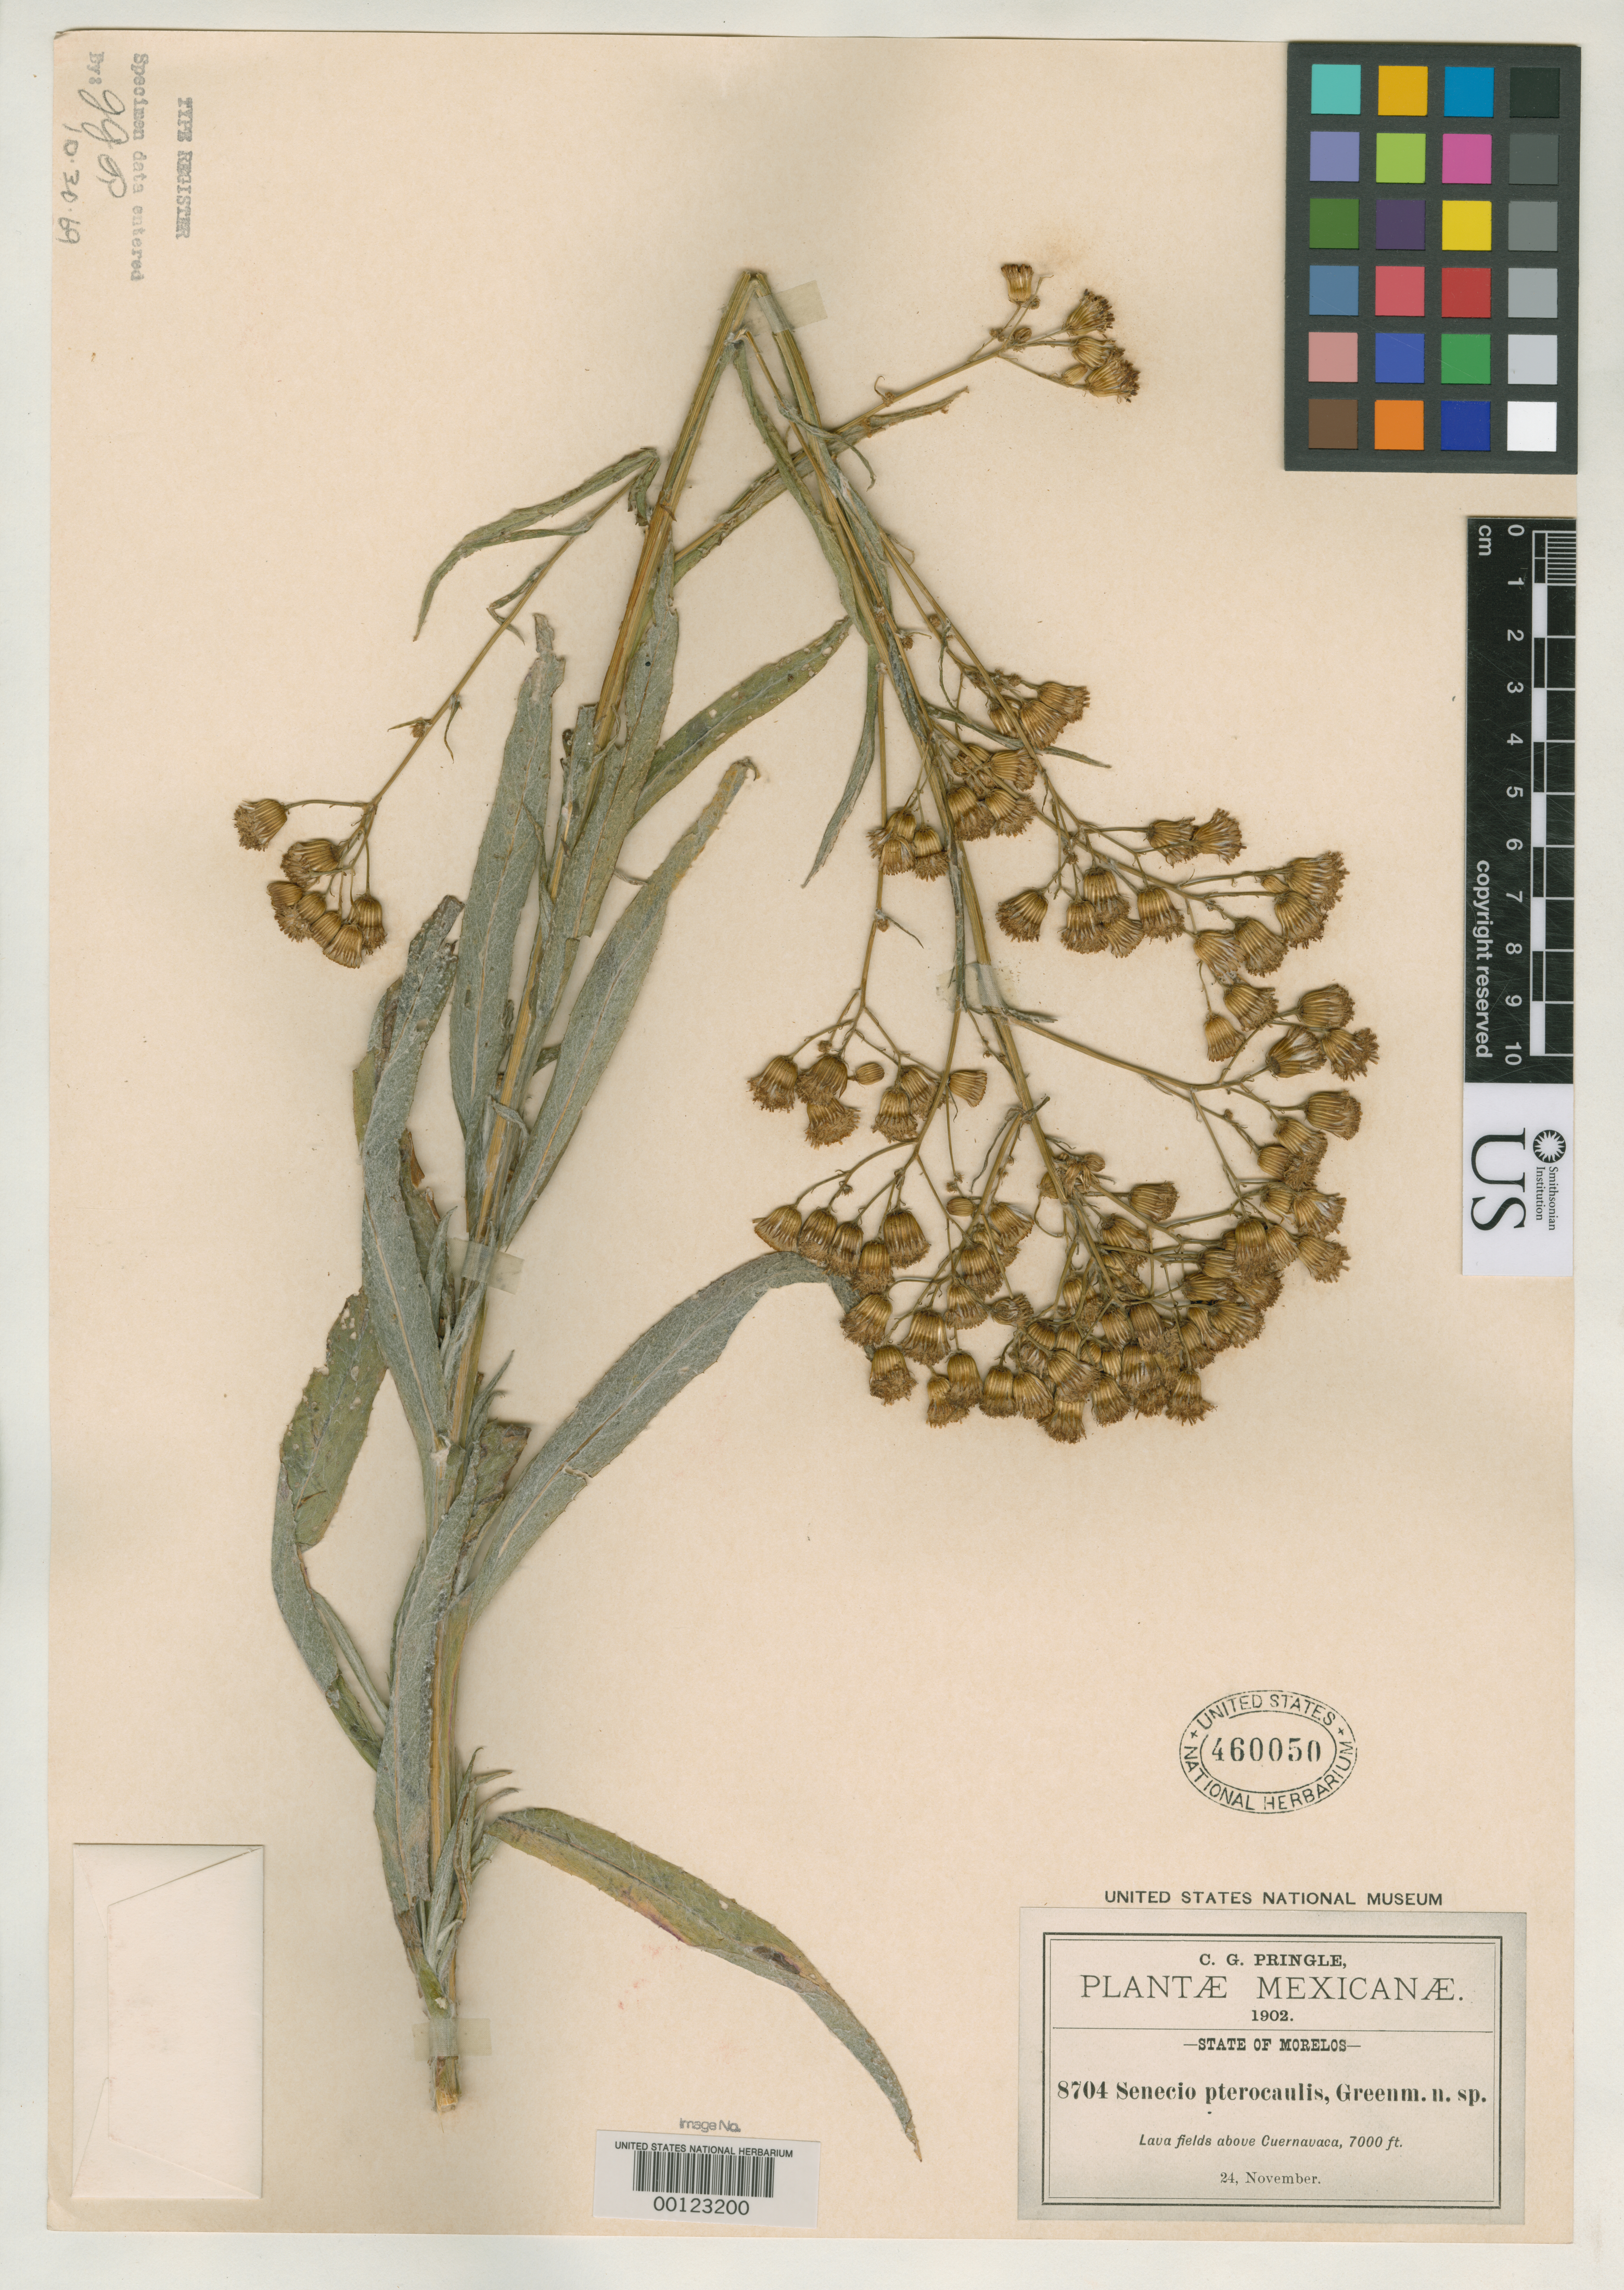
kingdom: Plantae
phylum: Tracheophyta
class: Magnoliopsida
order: Asterales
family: Asteraceae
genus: Senecio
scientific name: Senecio pterocaulis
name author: Greenm.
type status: Isotype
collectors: C. G. Pringle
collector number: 8704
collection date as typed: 24 Nov 1902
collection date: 1902-11-24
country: Mexico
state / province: Morelos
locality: Above Cuernavaca.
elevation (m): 2155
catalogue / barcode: US 460050